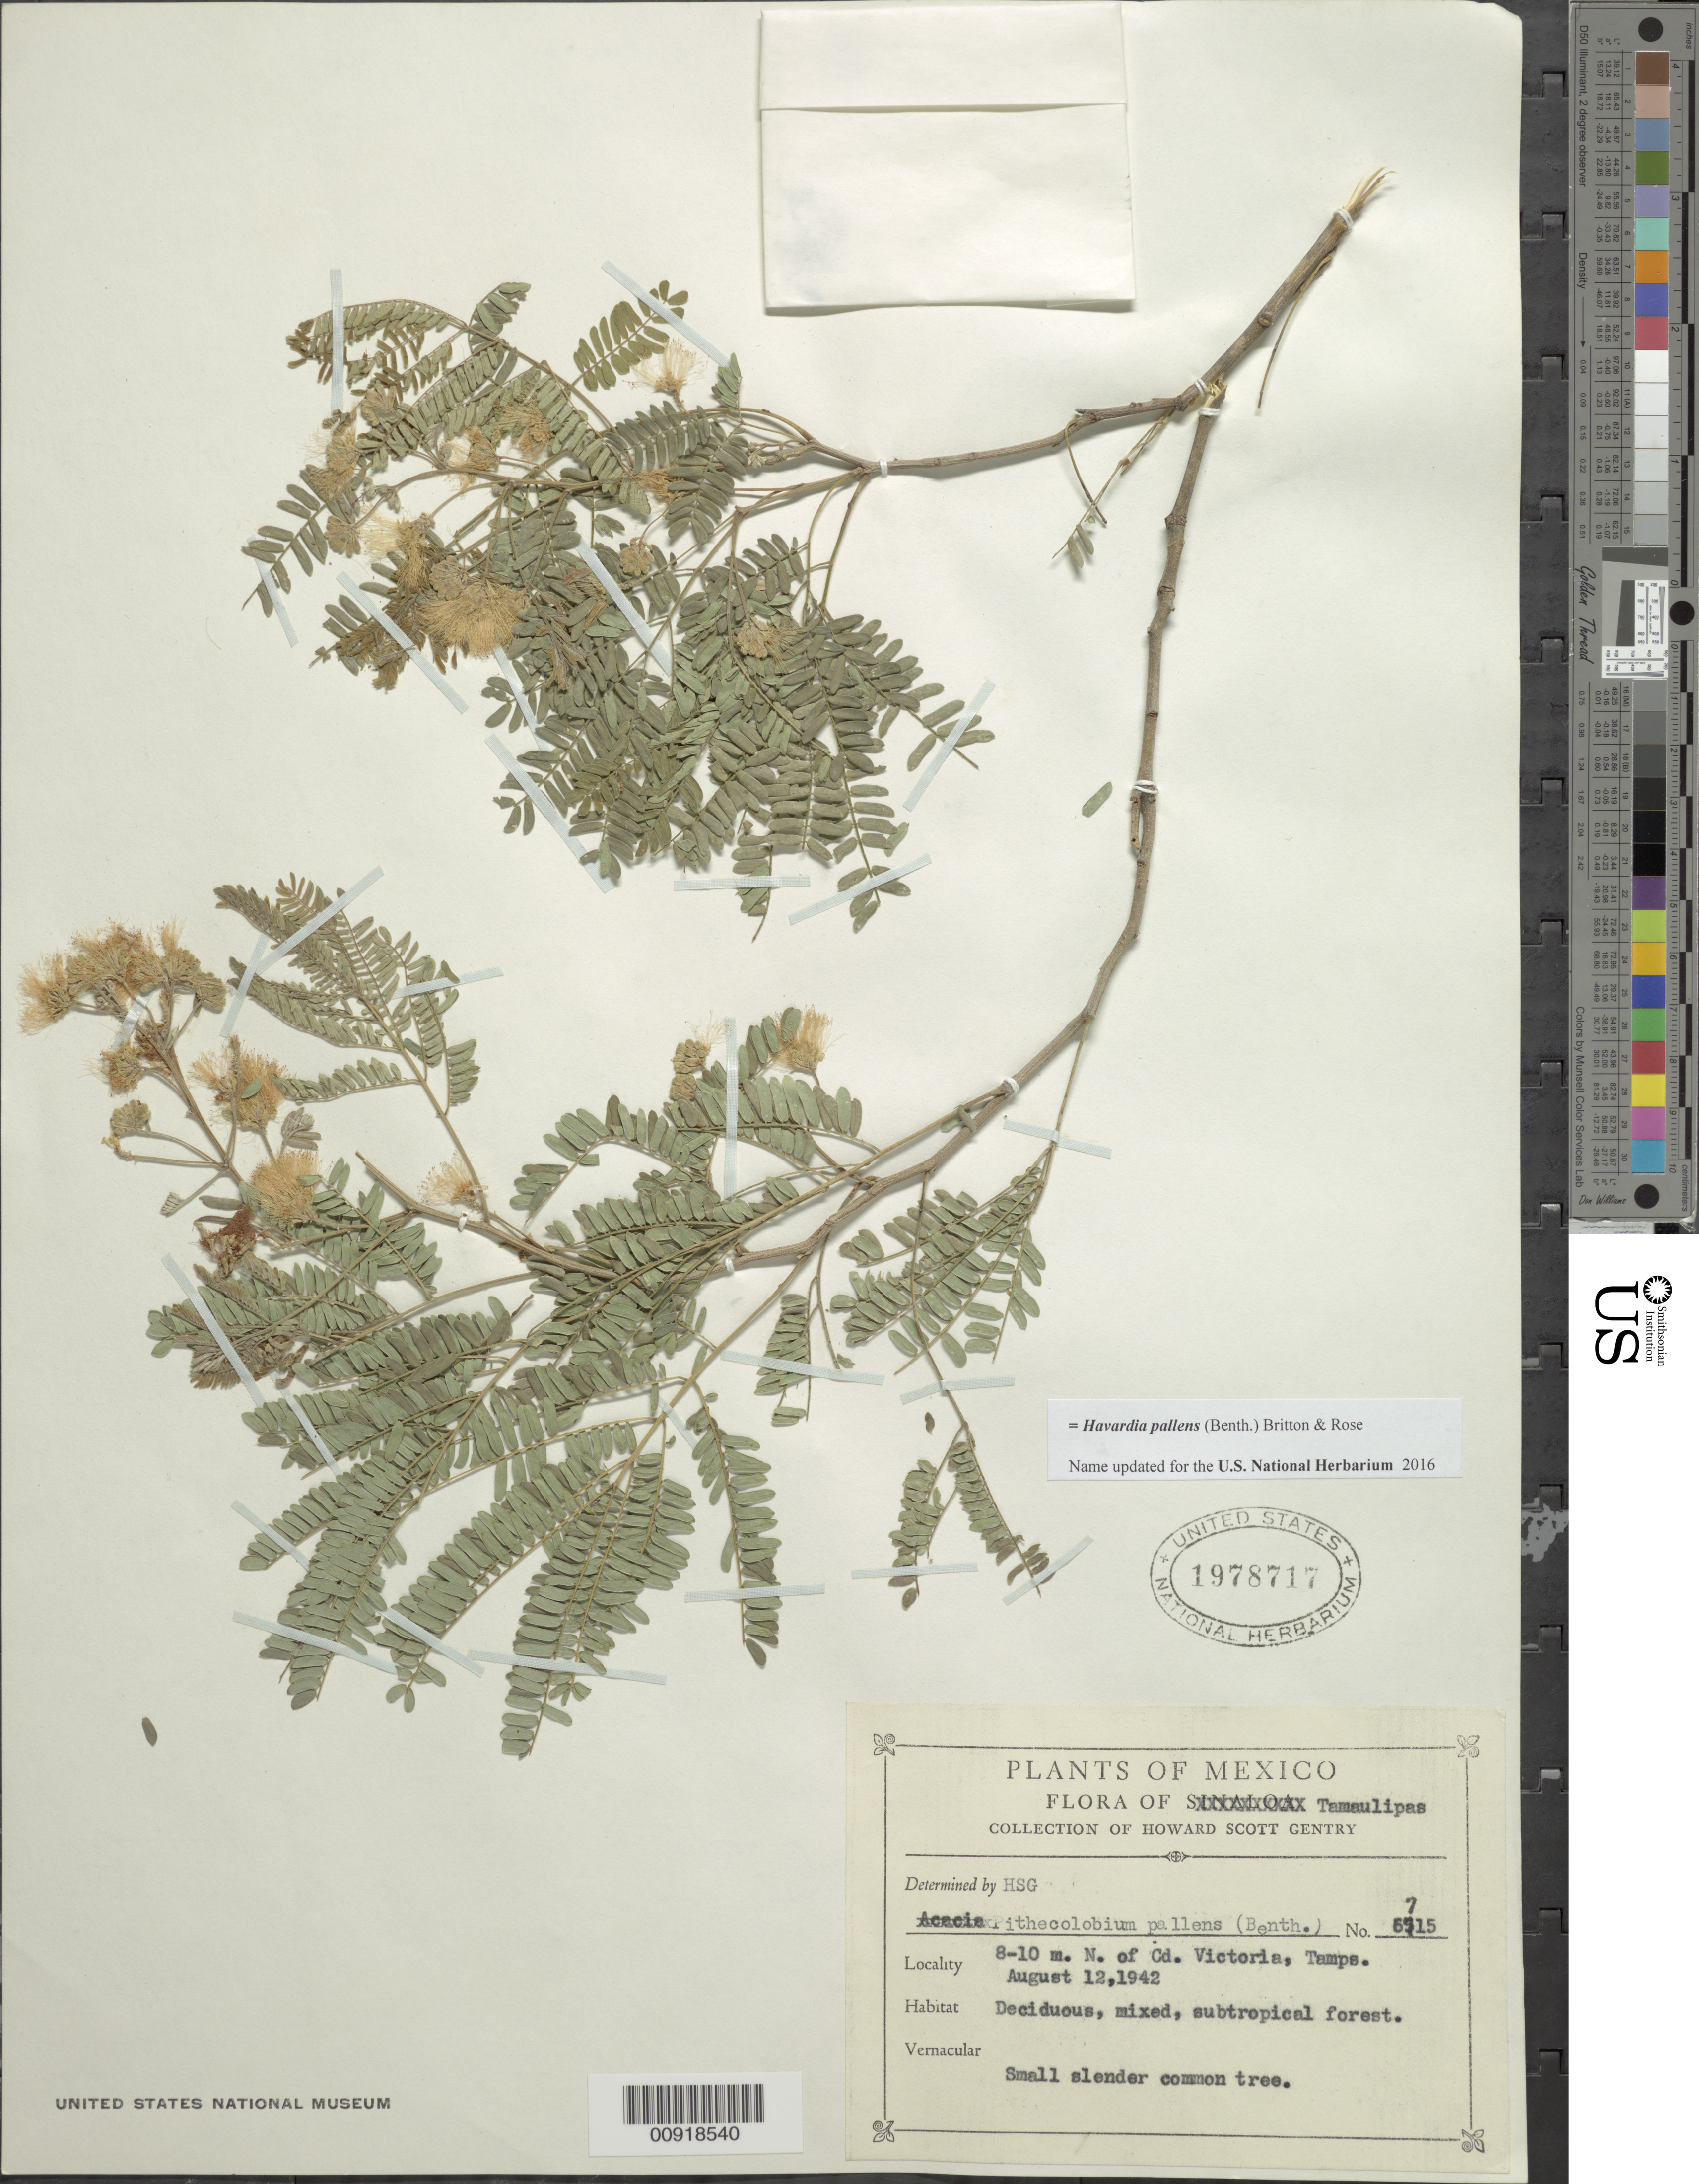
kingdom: Plantae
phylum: Tracheophyta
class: Magnoliopsida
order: Fabales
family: Fabaceae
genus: Havardia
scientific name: Havardia pallens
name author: (Benth.) Britton & Rose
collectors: H. S. Gentry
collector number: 6715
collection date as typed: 12 Aug 1942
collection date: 1942-08-12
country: Mexico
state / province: Tamaulipas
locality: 8-10 mi. N of Cd. Victoria, Tamps.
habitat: Deciduous, mixed, subtropical forest.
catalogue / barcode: US 1978717